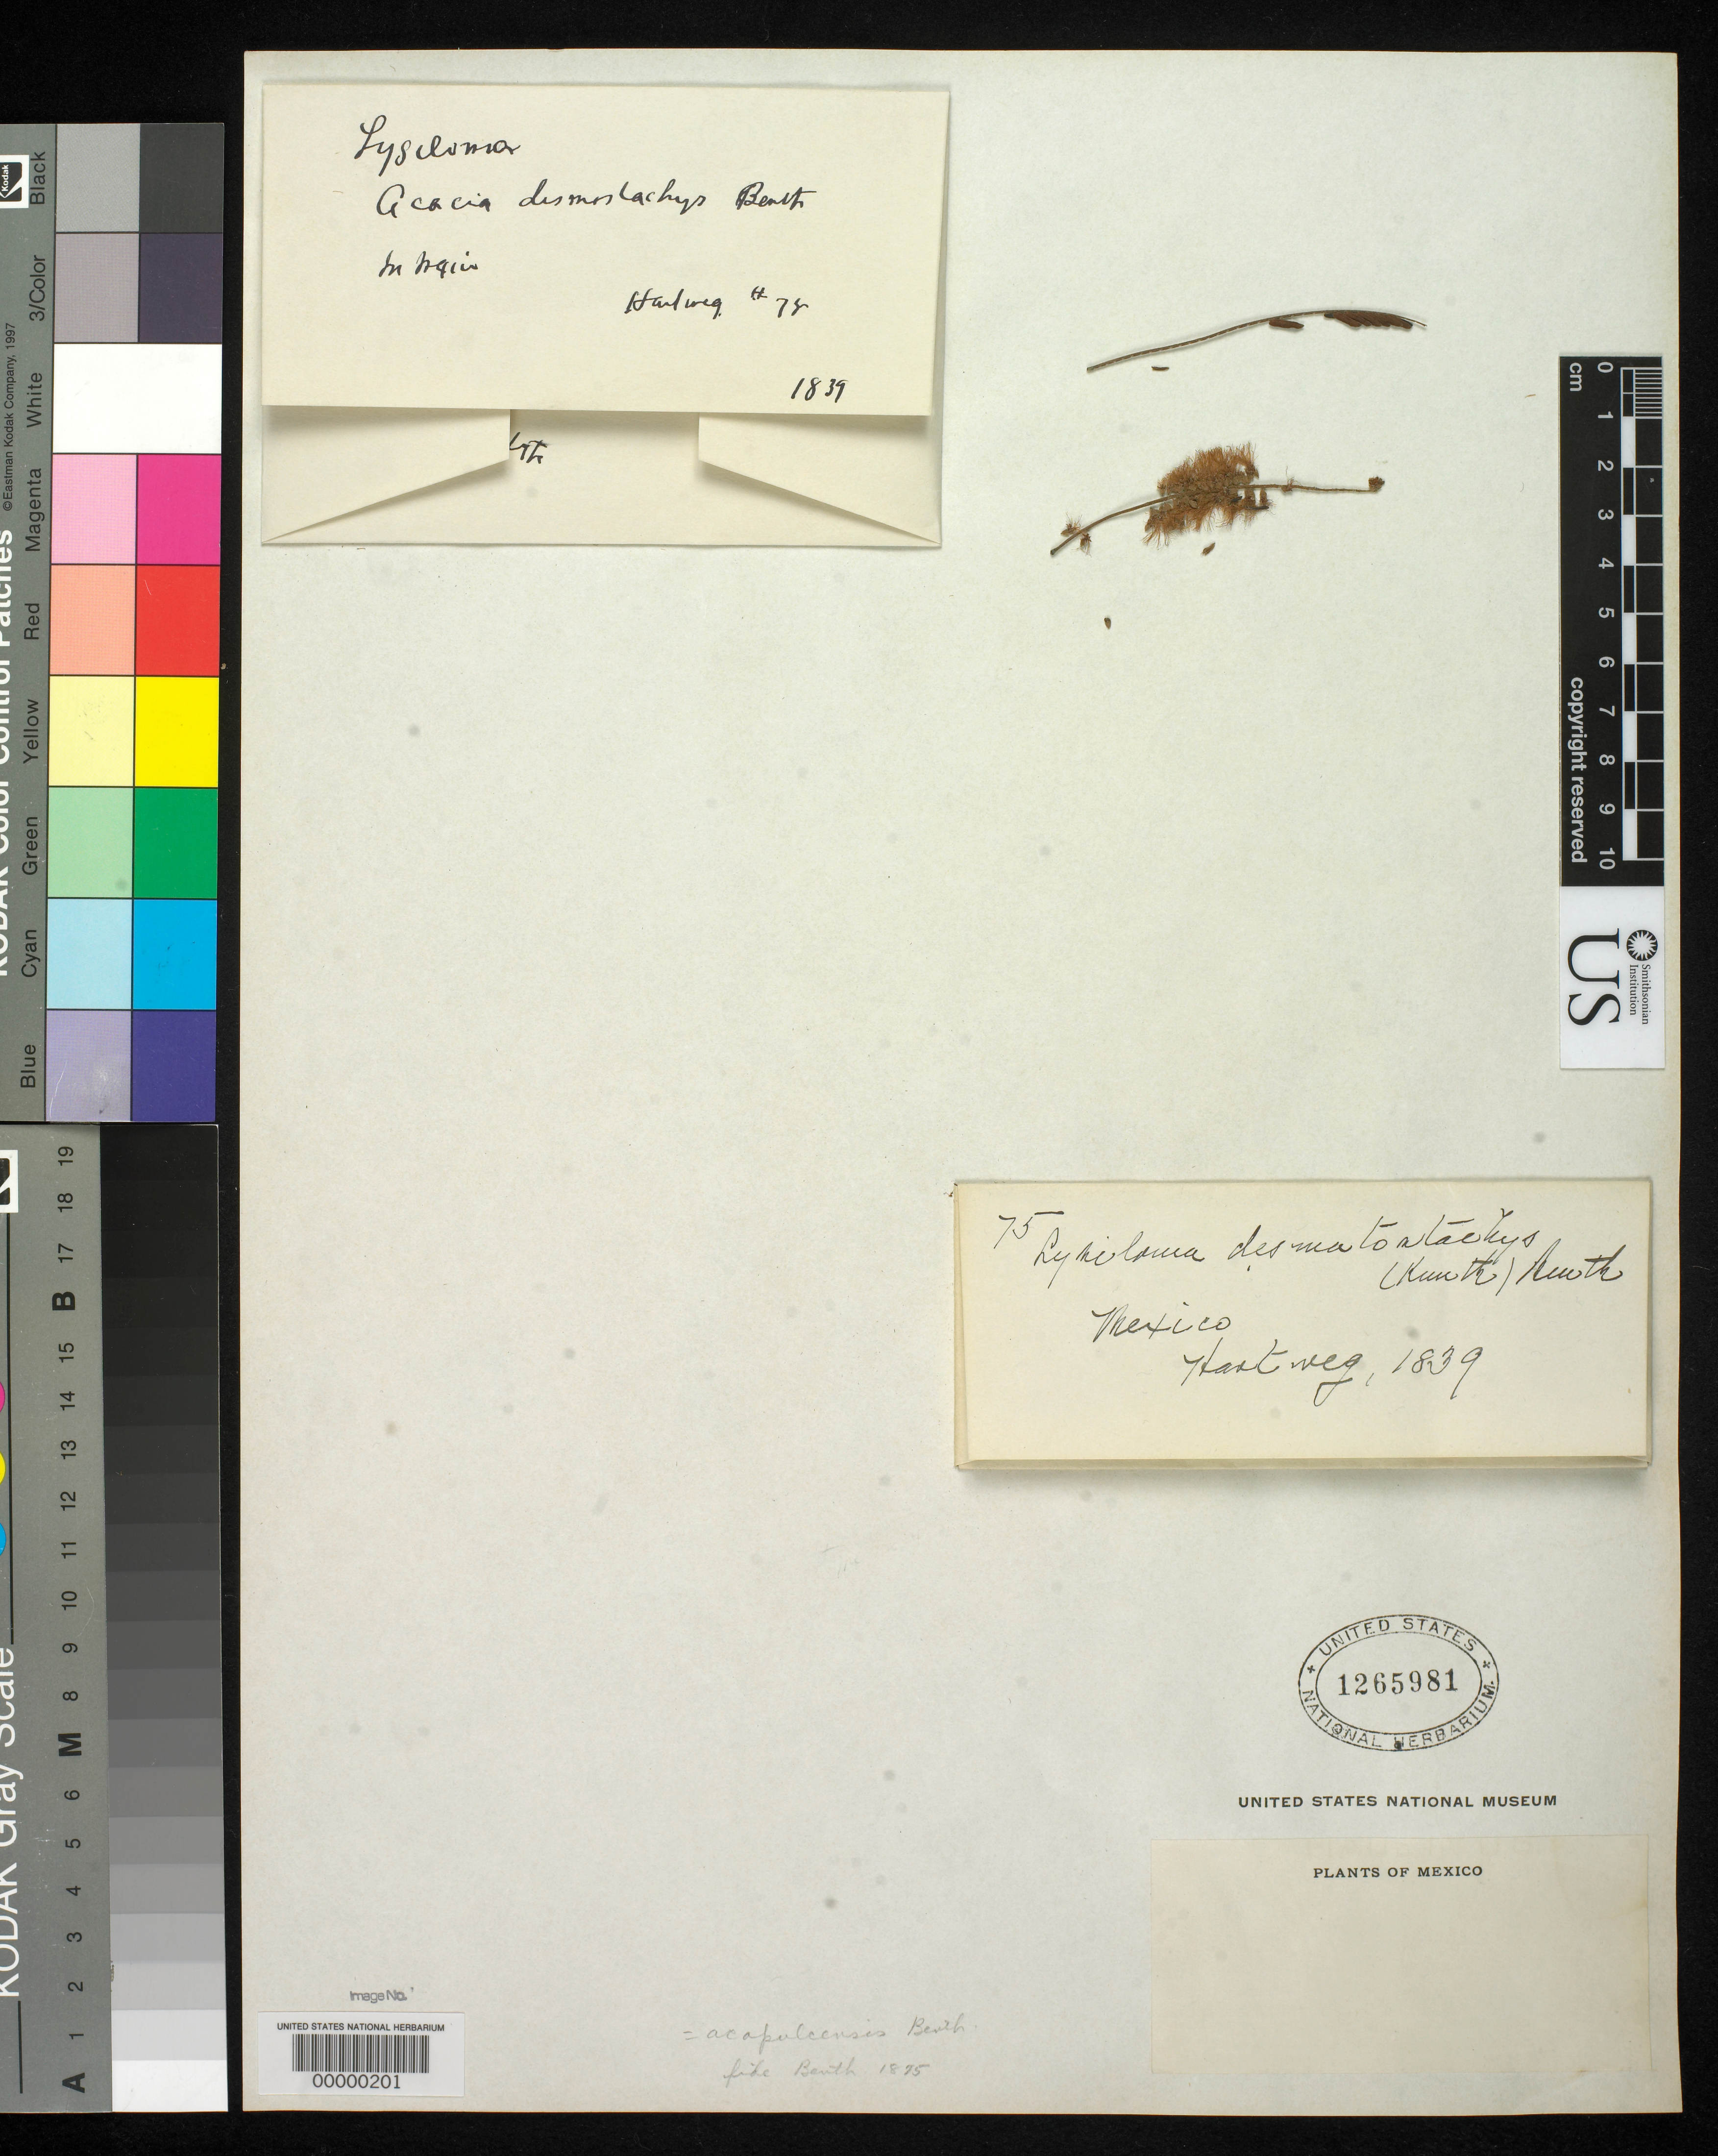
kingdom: Plantae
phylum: Tracheophyta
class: Magnoliopsida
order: Fabales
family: Fabaceae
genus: Acacia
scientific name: Acacia desmostachya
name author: Benth.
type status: Type Fragment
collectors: K. Hartweg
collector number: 75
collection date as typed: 1837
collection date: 1837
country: Mexico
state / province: Guanajuato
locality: Leon.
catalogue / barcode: US 1265981